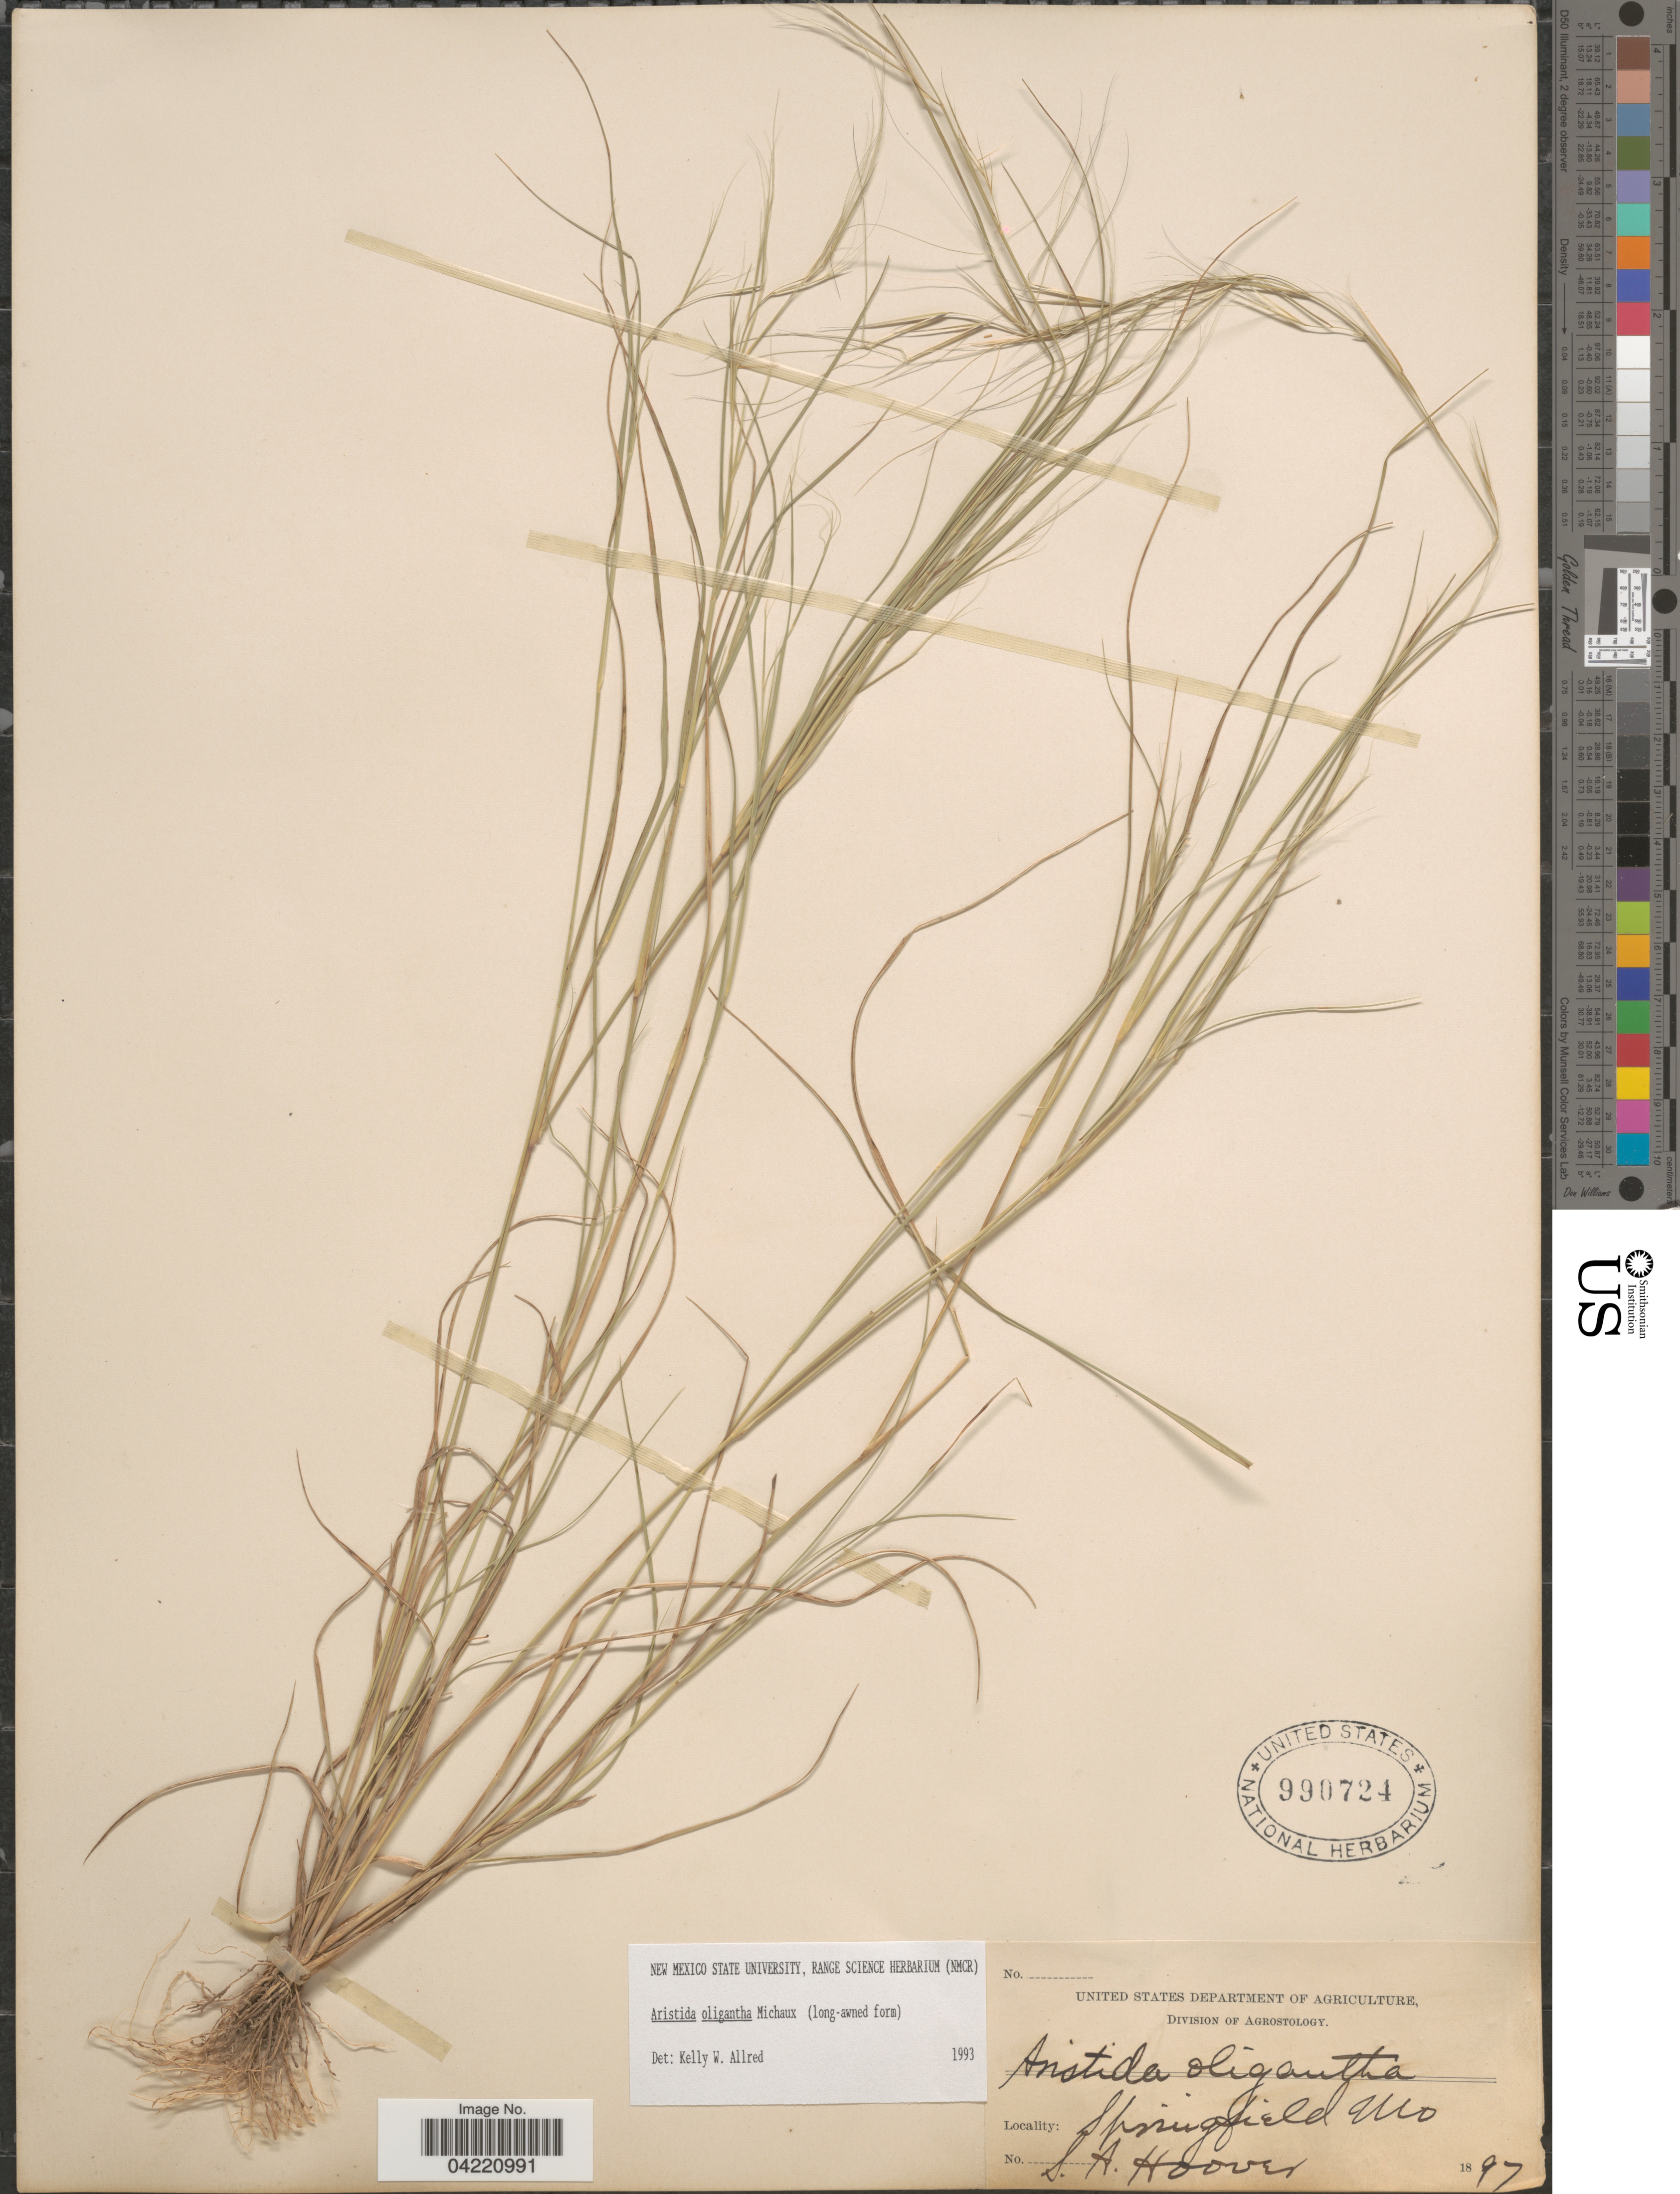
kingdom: Plantae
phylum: Tracheophyta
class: Liliopsida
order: Poales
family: Poaceae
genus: Aristida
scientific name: Aristida oligantha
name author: Michx.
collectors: S. Hoover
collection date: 1897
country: United States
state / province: Missouri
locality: Springfield.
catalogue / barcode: US 990724